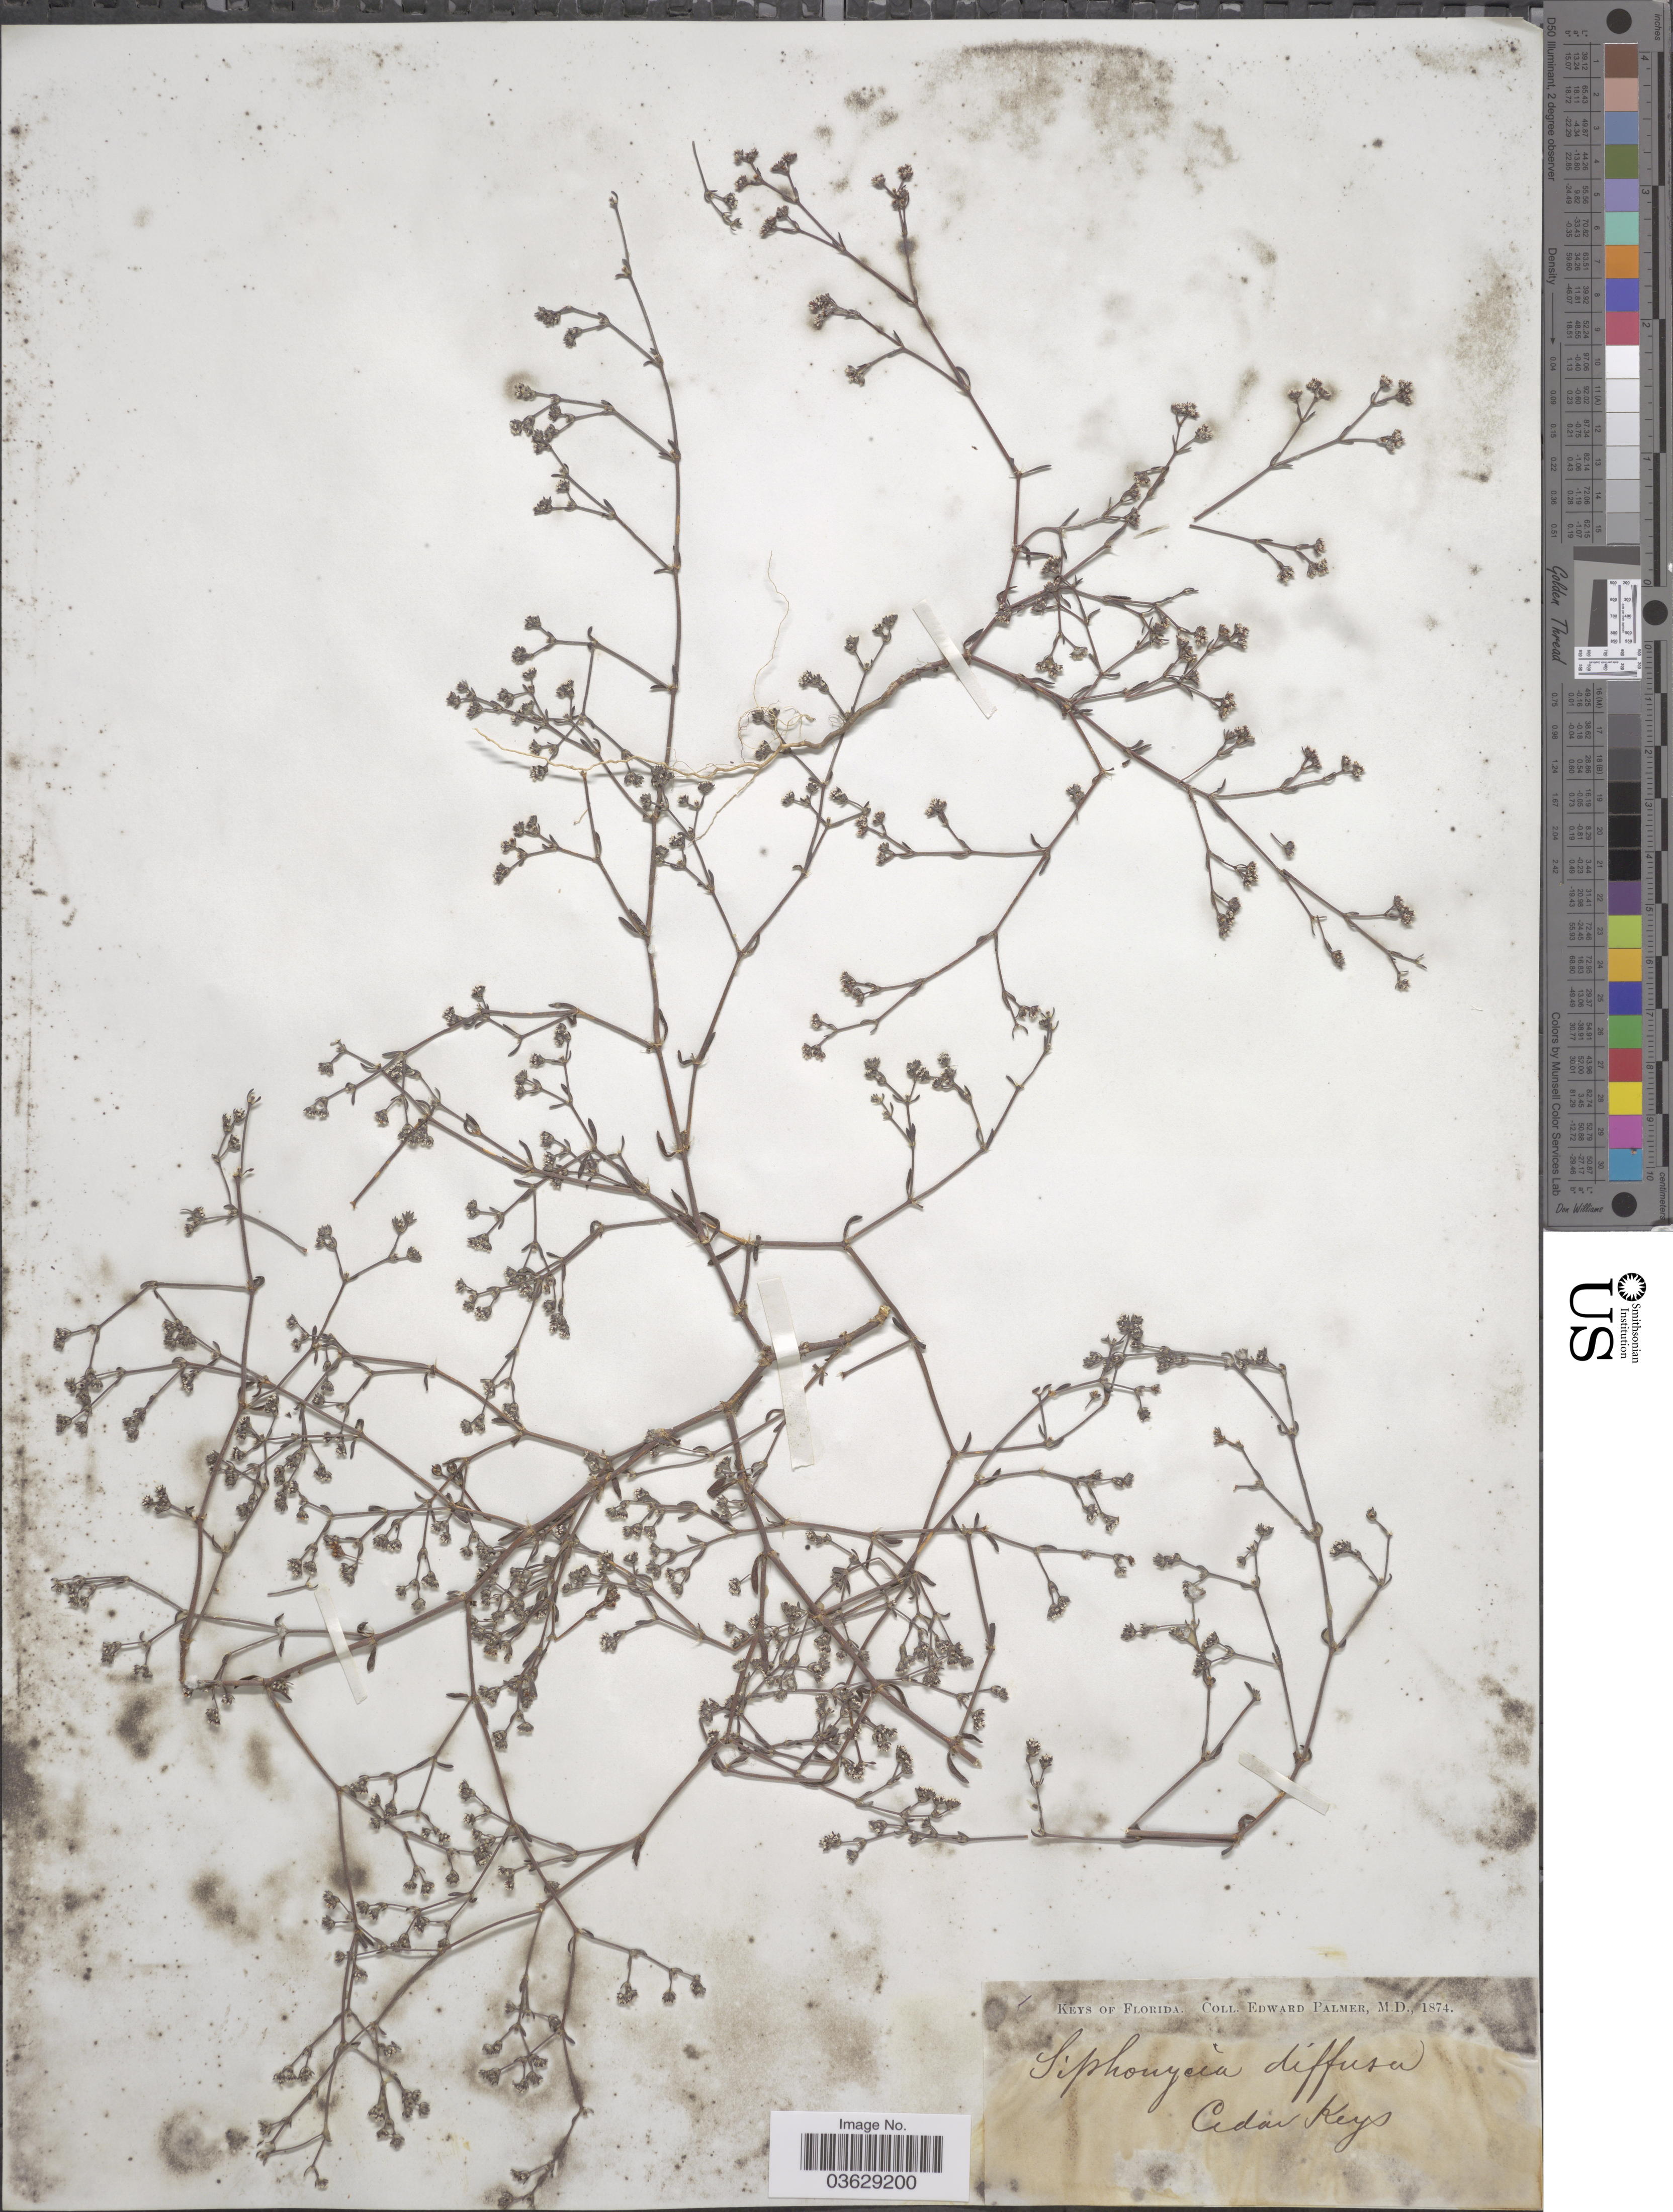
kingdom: Plantae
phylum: Tracheophyta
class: Magnoliopsida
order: Caryophyllales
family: Caryophyllaceae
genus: Paronychia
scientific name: Paronychia patula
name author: Shinners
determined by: Strong, Mark T., (BOT), Smithsonian Institution - National Museum of Natural History (UNITED STATES)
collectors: E. Palmer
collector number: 2*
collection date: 1874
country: United States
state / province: Florida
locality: Keys of Florida. Cedar Keys.